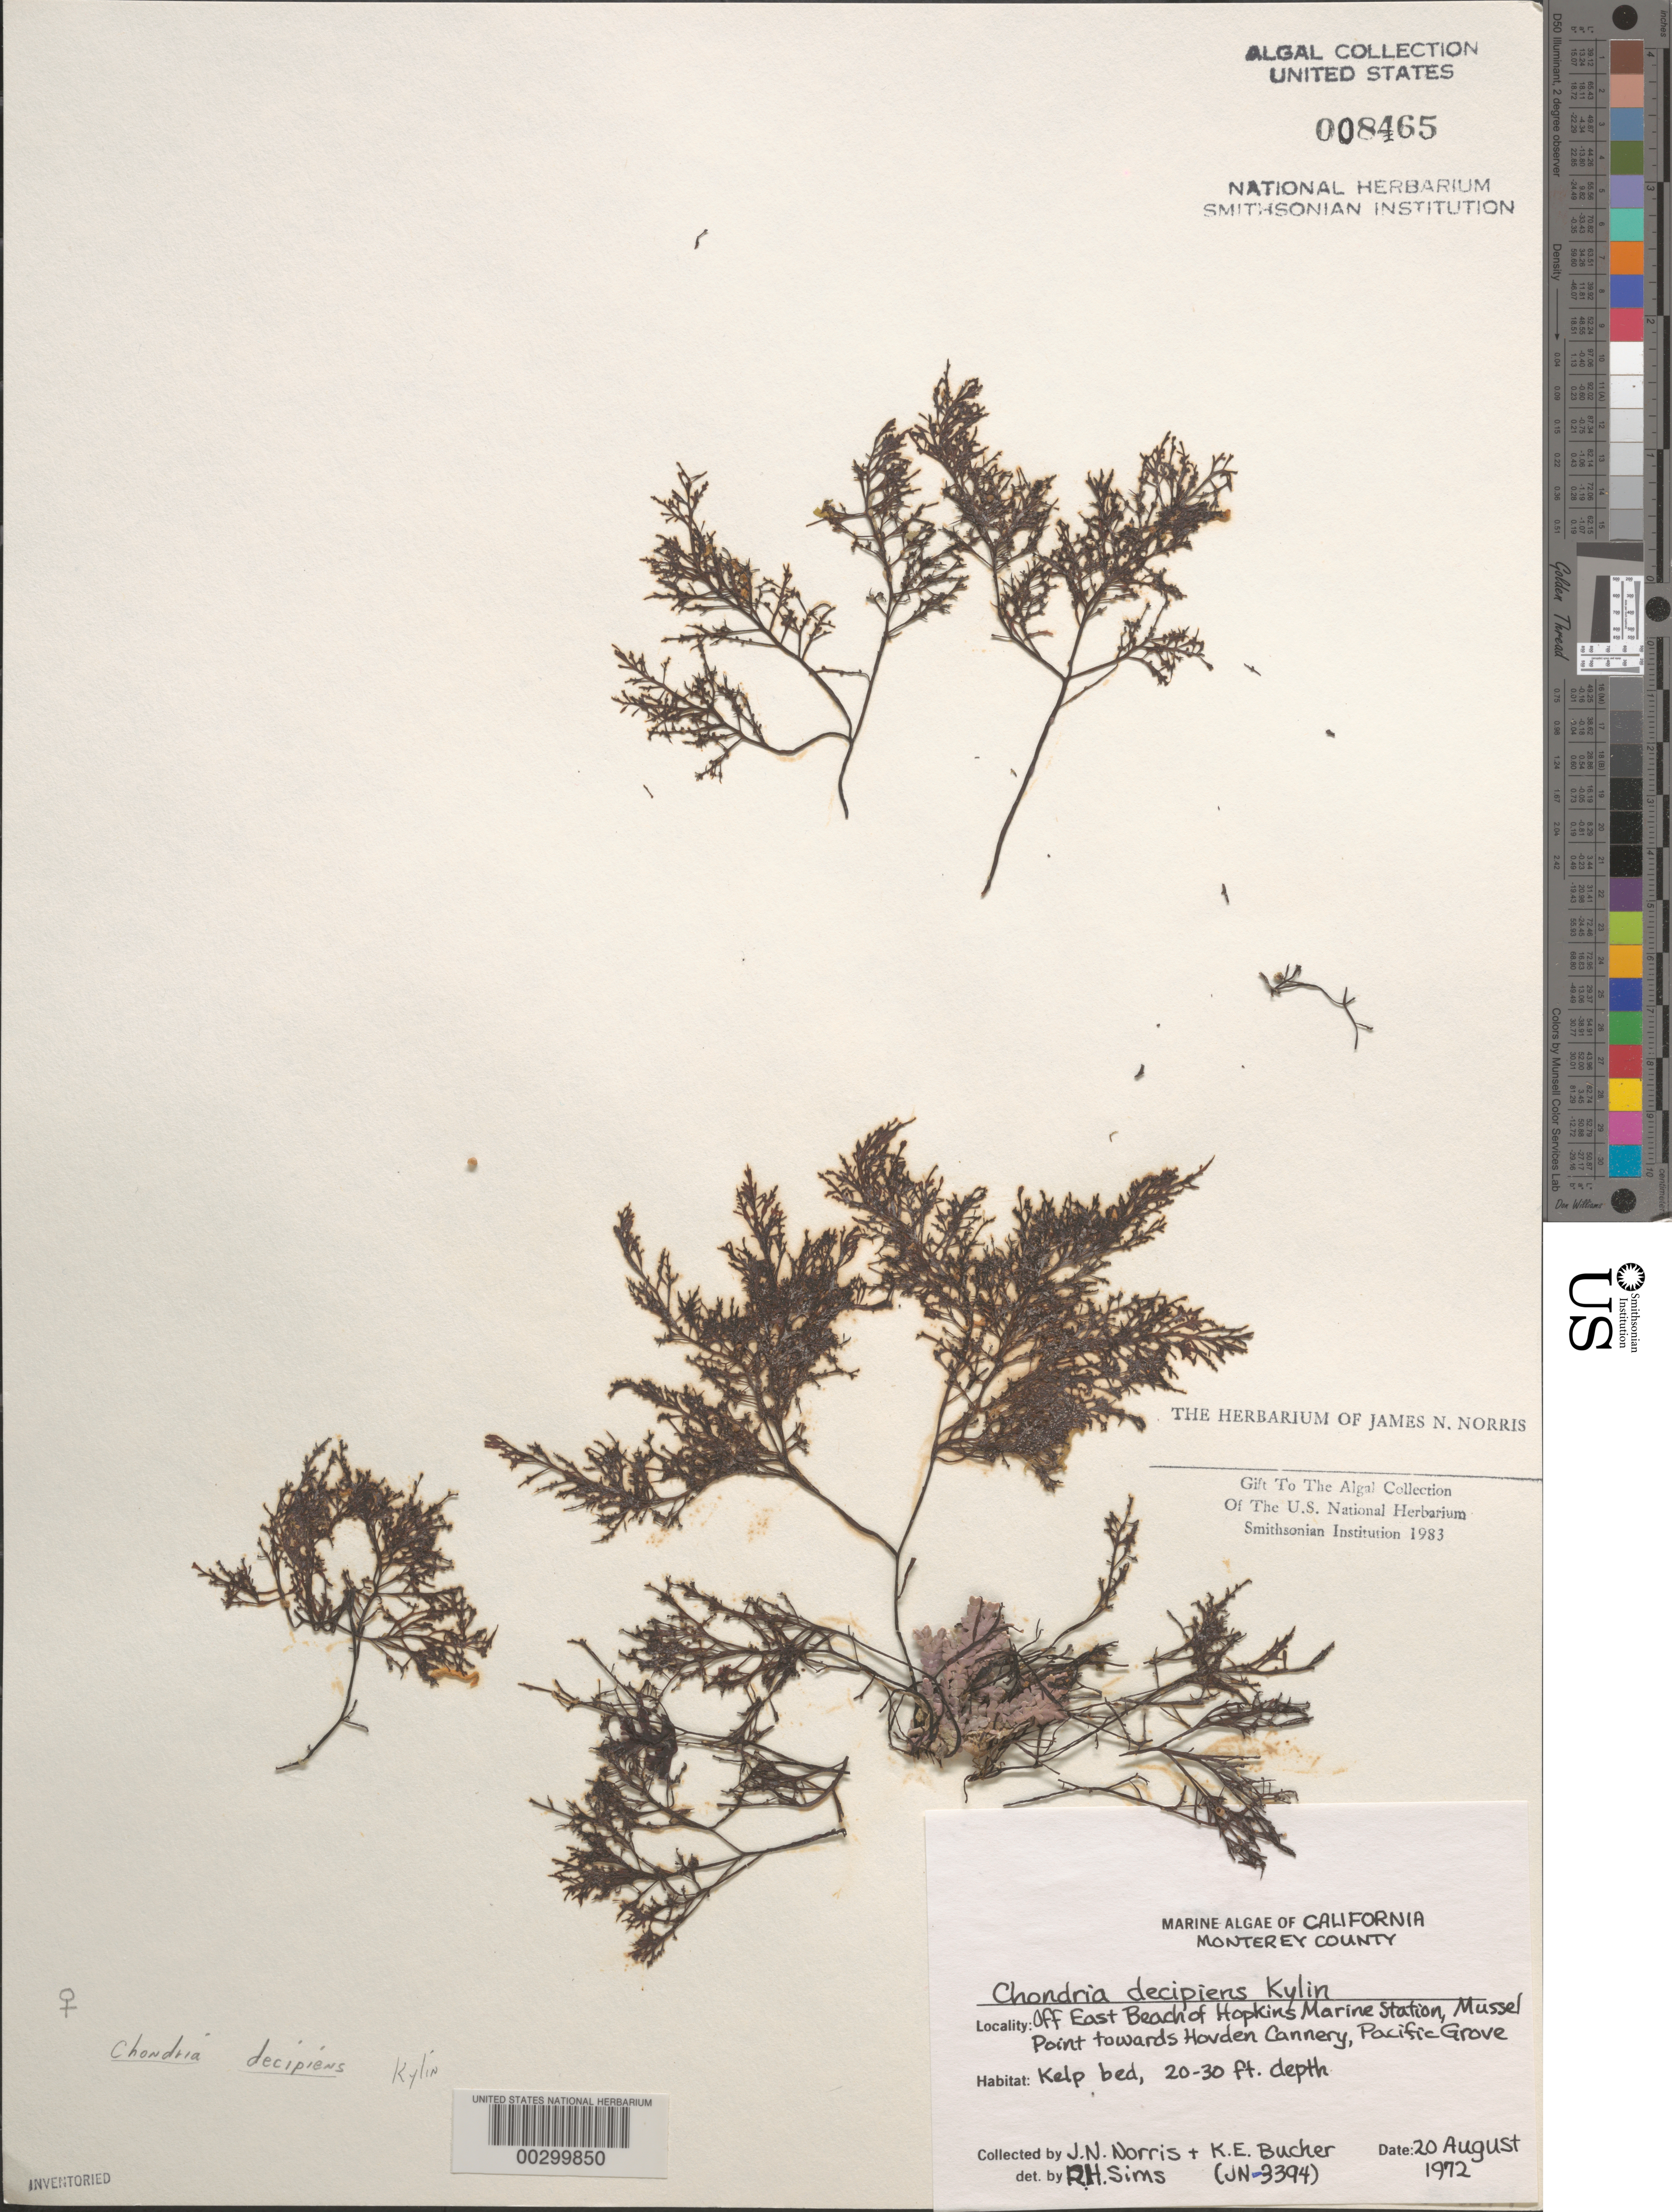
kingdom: Plantae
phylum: Rhodophyta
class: Florideophyceae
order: Ceramiales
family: Rhodomelaceae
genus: Chondria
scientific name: Chondria decipiens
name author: Kylin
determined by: Sims, Robert H.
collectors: J. N. Norris & K. E. Bucher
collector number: JN-3394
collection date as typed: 20 Aug 1972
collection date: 1972-08-20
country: United States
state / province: California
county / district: Monterey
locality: Pacific Grove, off east beach of Hopkins Marine Station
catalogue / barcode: US 8465